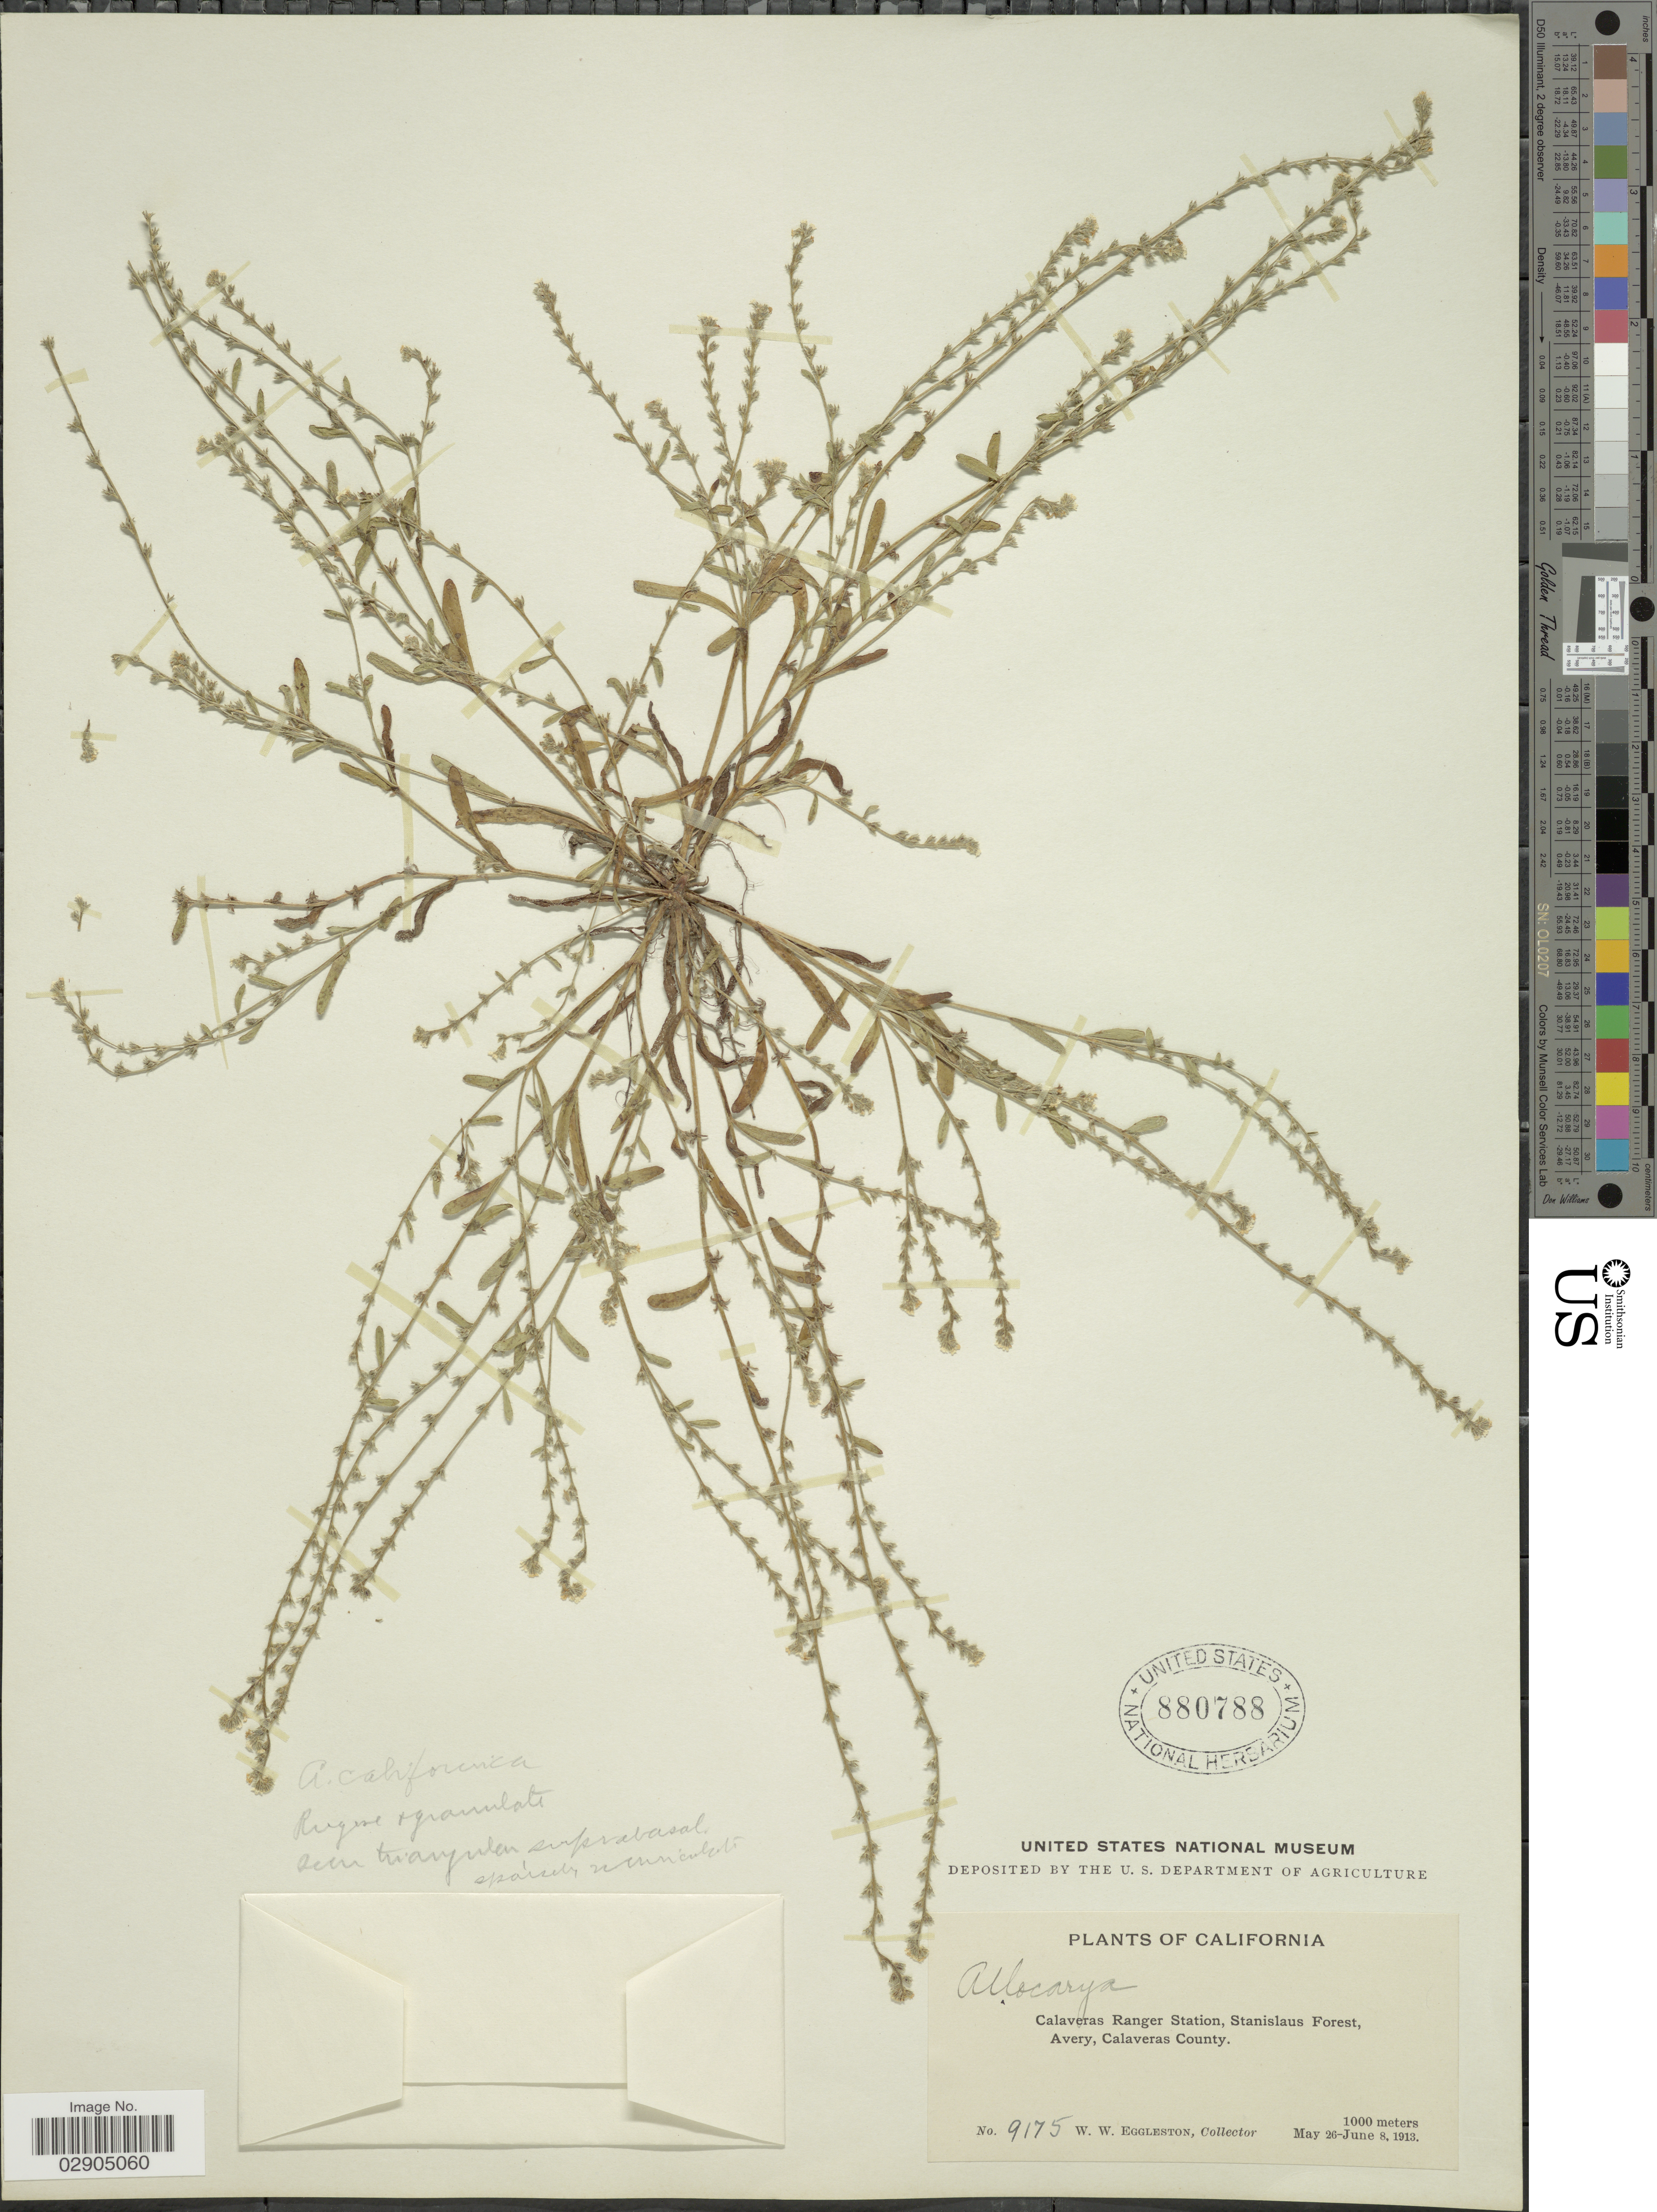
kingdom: Plantae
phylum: Tracheophyta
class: Magnoliopsida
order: Boraginales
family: Boraginaceae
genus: Allocarya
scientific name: Allocarya californica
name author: (Fisch. & C.A. Mey.) Greene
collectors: W. W. Eggleston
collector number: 9175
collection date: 1913-05-26/1913-06-08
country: United States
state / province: California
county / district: Calaveras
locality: Calaveras Ranger Station, Stanislaus Forest, Avery, Calaveras County.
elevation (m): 1000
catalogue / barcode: US 880788